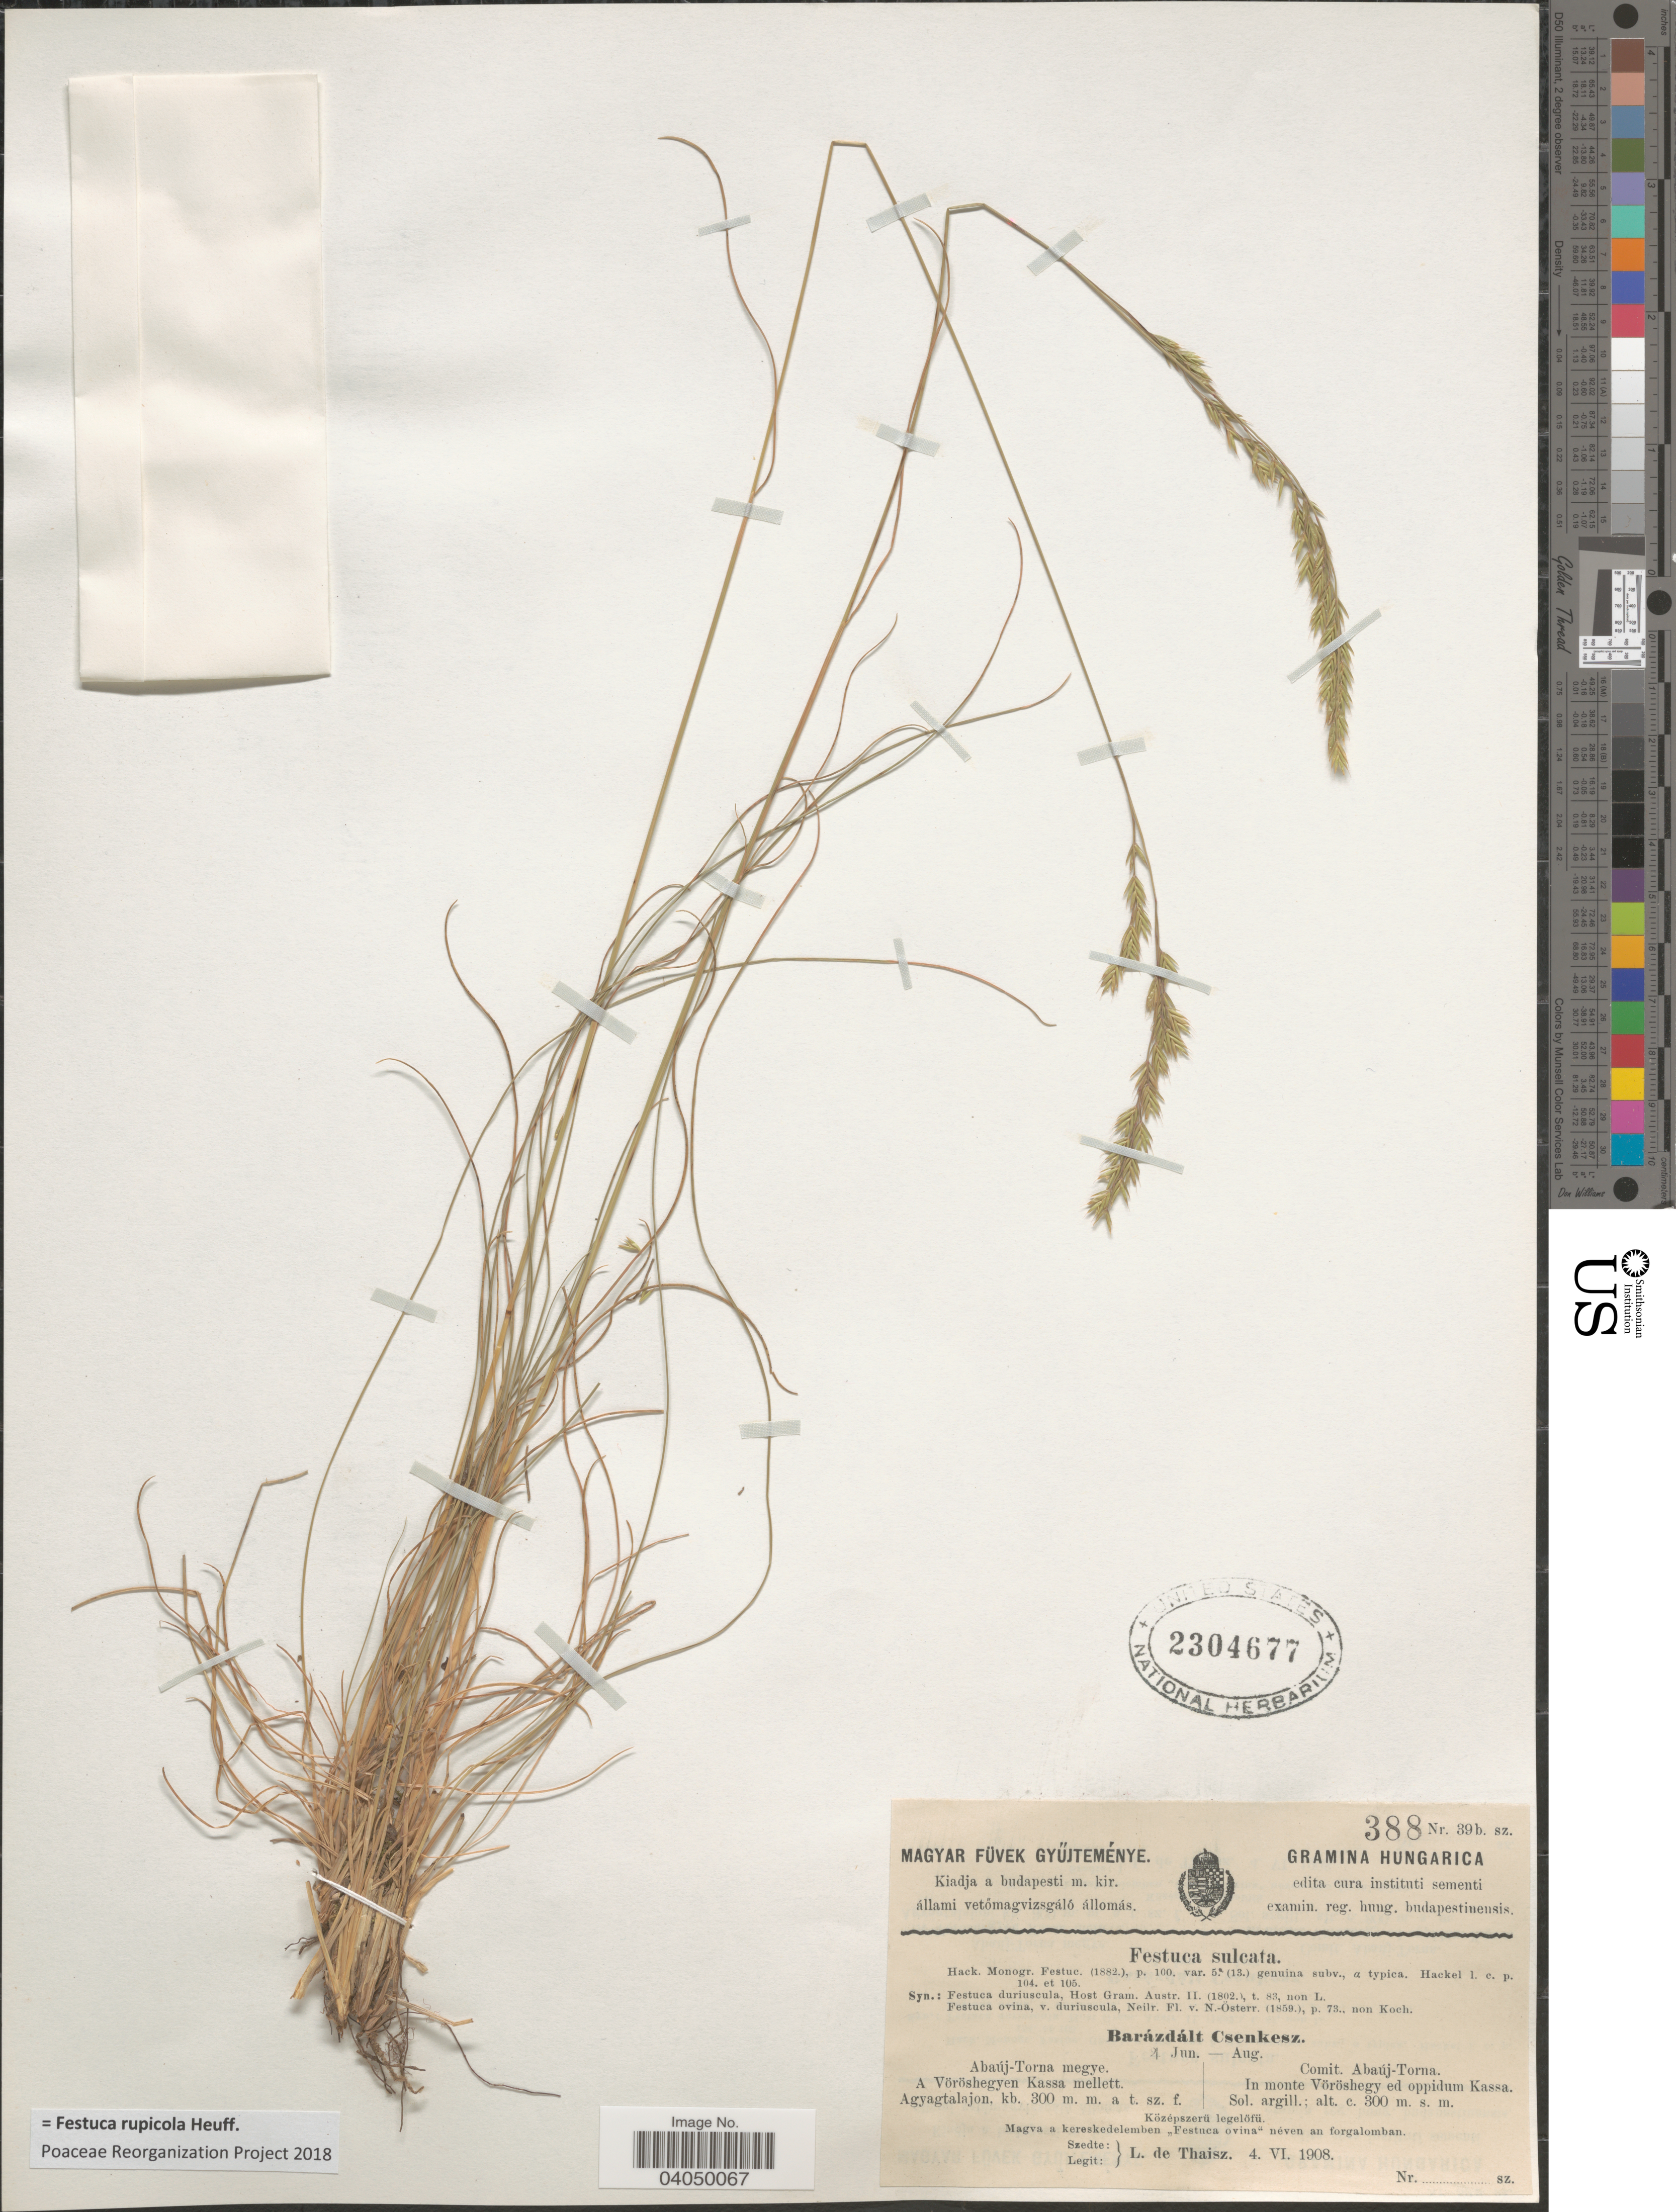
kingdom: Plantae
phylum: Tracheophyta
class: Liliopsida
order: Poales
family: Poaceae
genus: Festuca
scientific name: Festuca rupicola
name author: Heuff.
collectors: L. Thaisz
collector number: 388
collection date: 1908-06-04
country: Hungary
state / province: Borsod-Abaúj-Zemplén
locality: Hungarica. Comit. Abaúj-Torna. In monte Vöröshegy ed oppidum Kassa. Sol. argill.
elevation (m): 300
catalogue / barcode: US 2304677